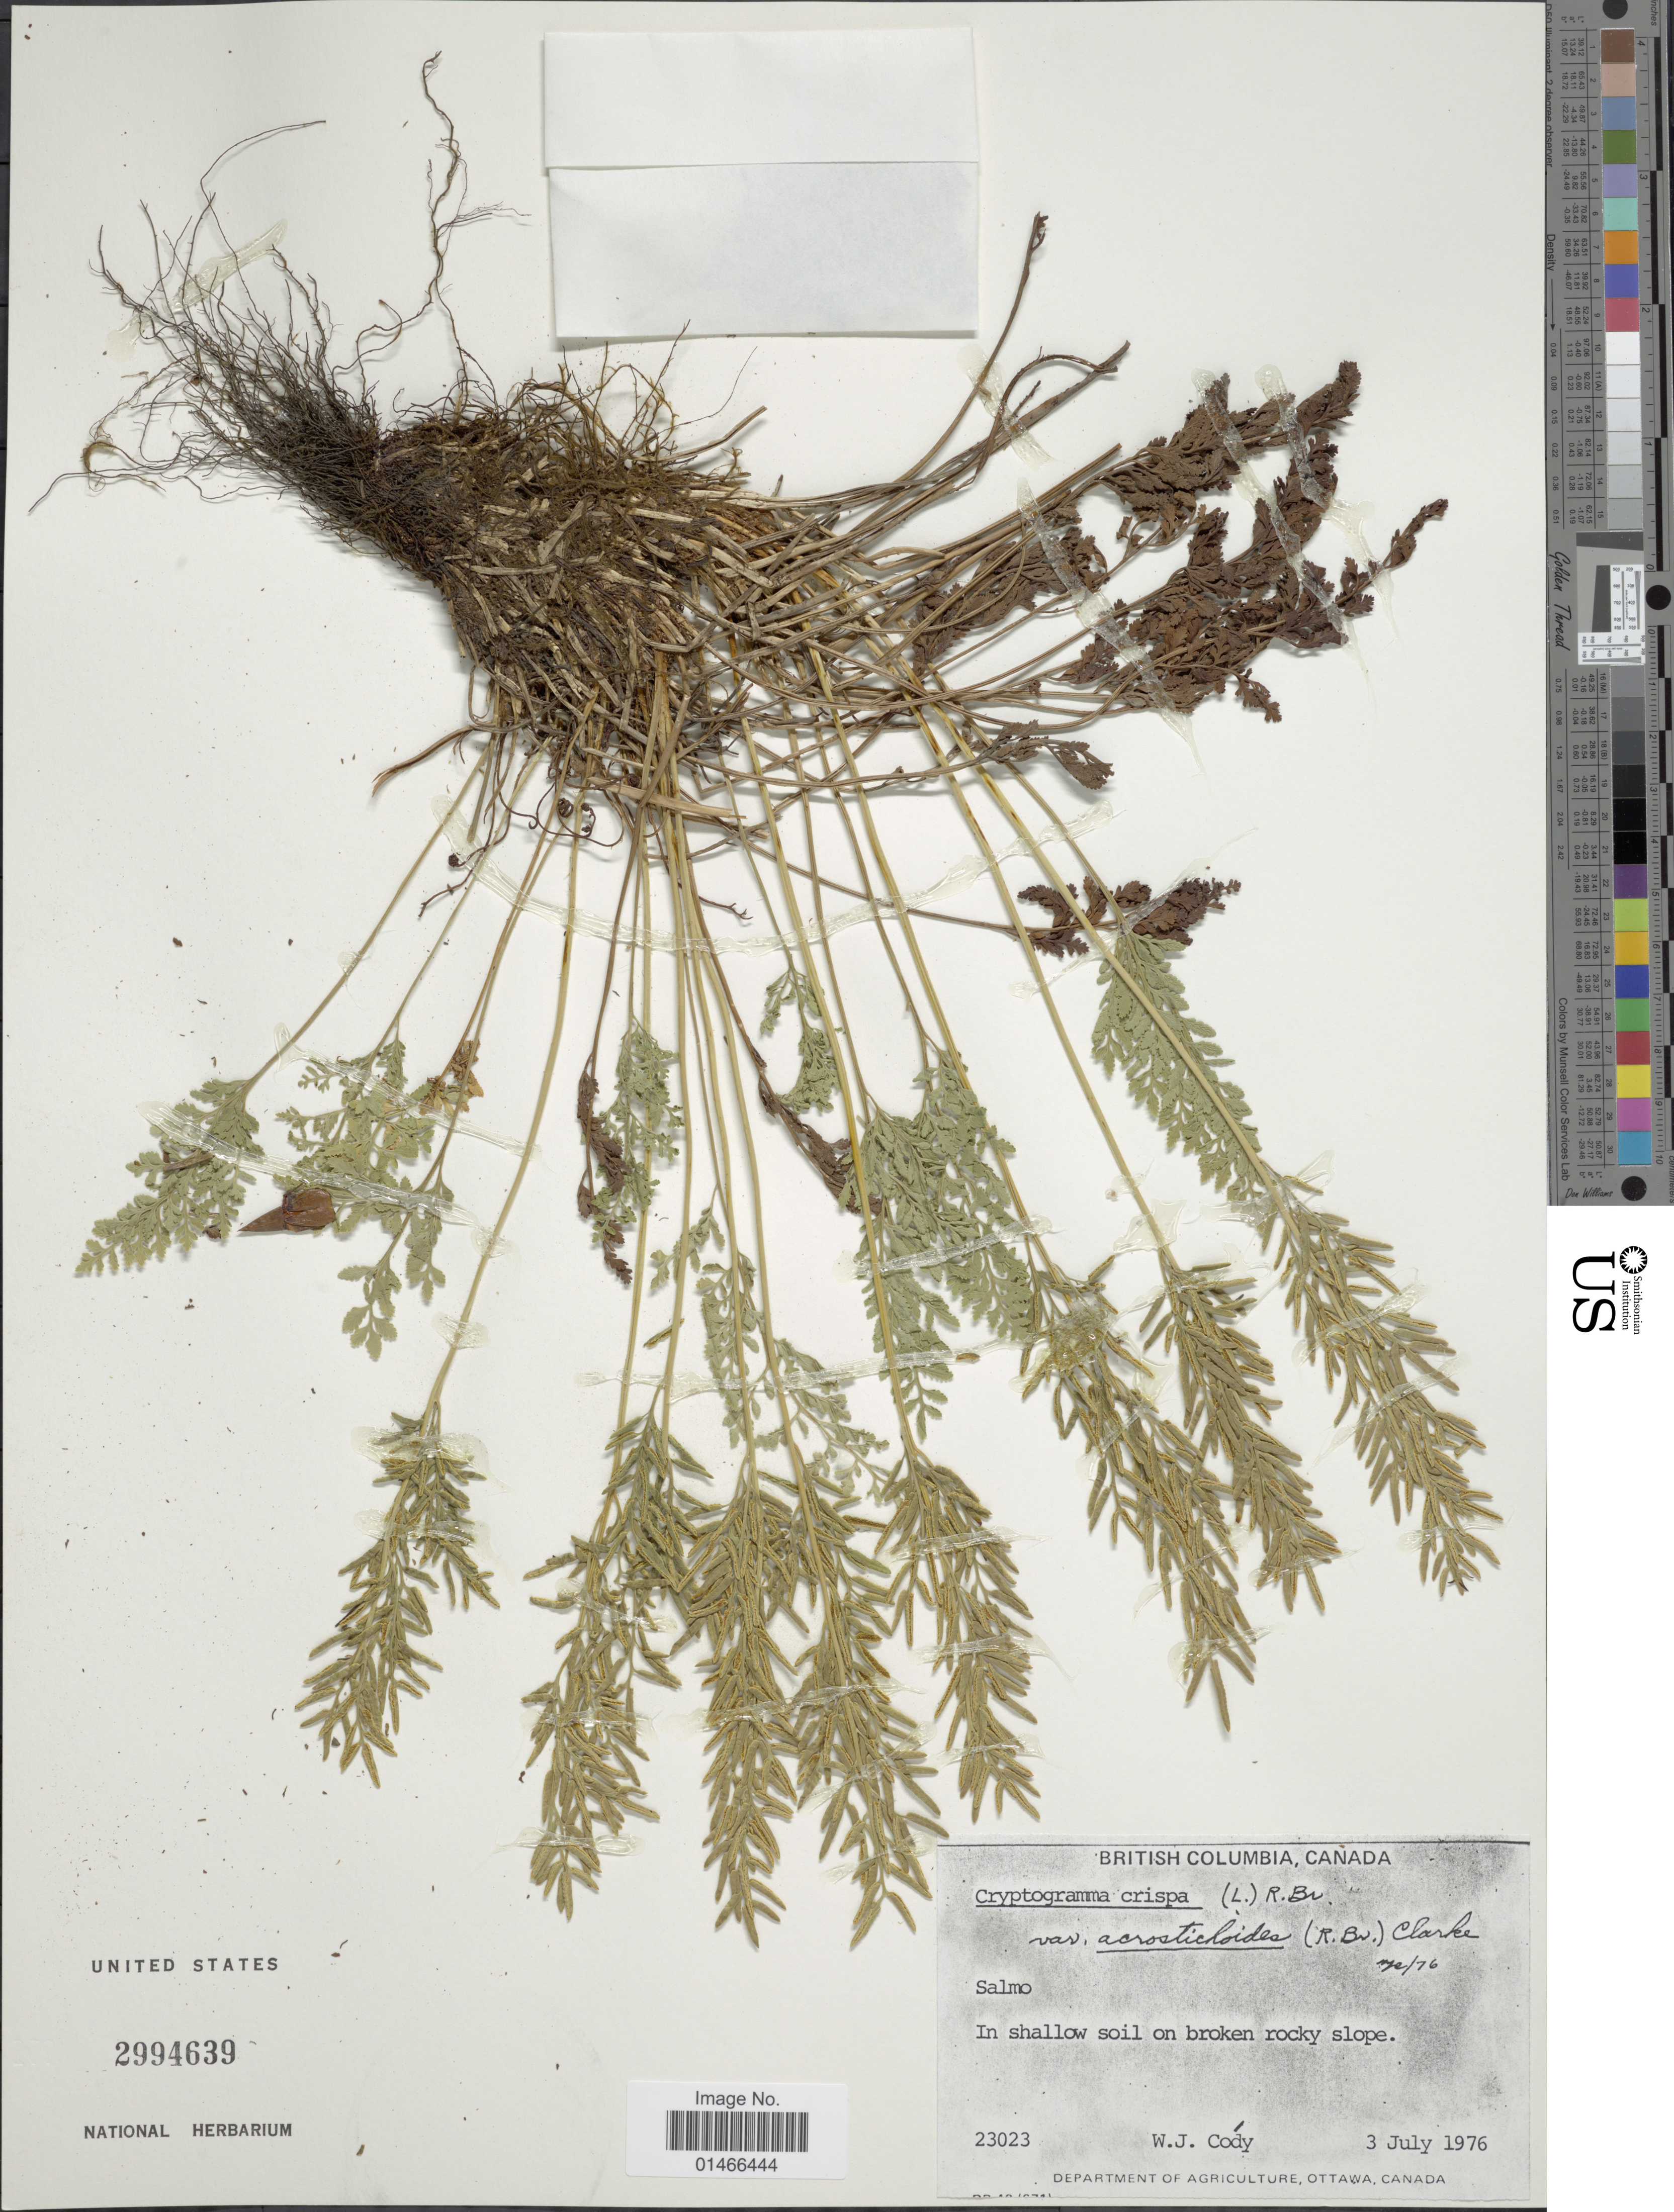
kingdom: Plantae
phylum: Tracheophyta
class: Polypodiopsida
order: Polypodiales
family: Pteridaceae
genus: Cryptogramma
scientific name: Cryptogramma acrostichoides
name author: R. Br.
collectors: W. Cody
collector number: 23023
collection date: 1976-07-03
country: Canada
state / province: British Columbia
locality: Salmo.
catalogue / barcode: US 2994639